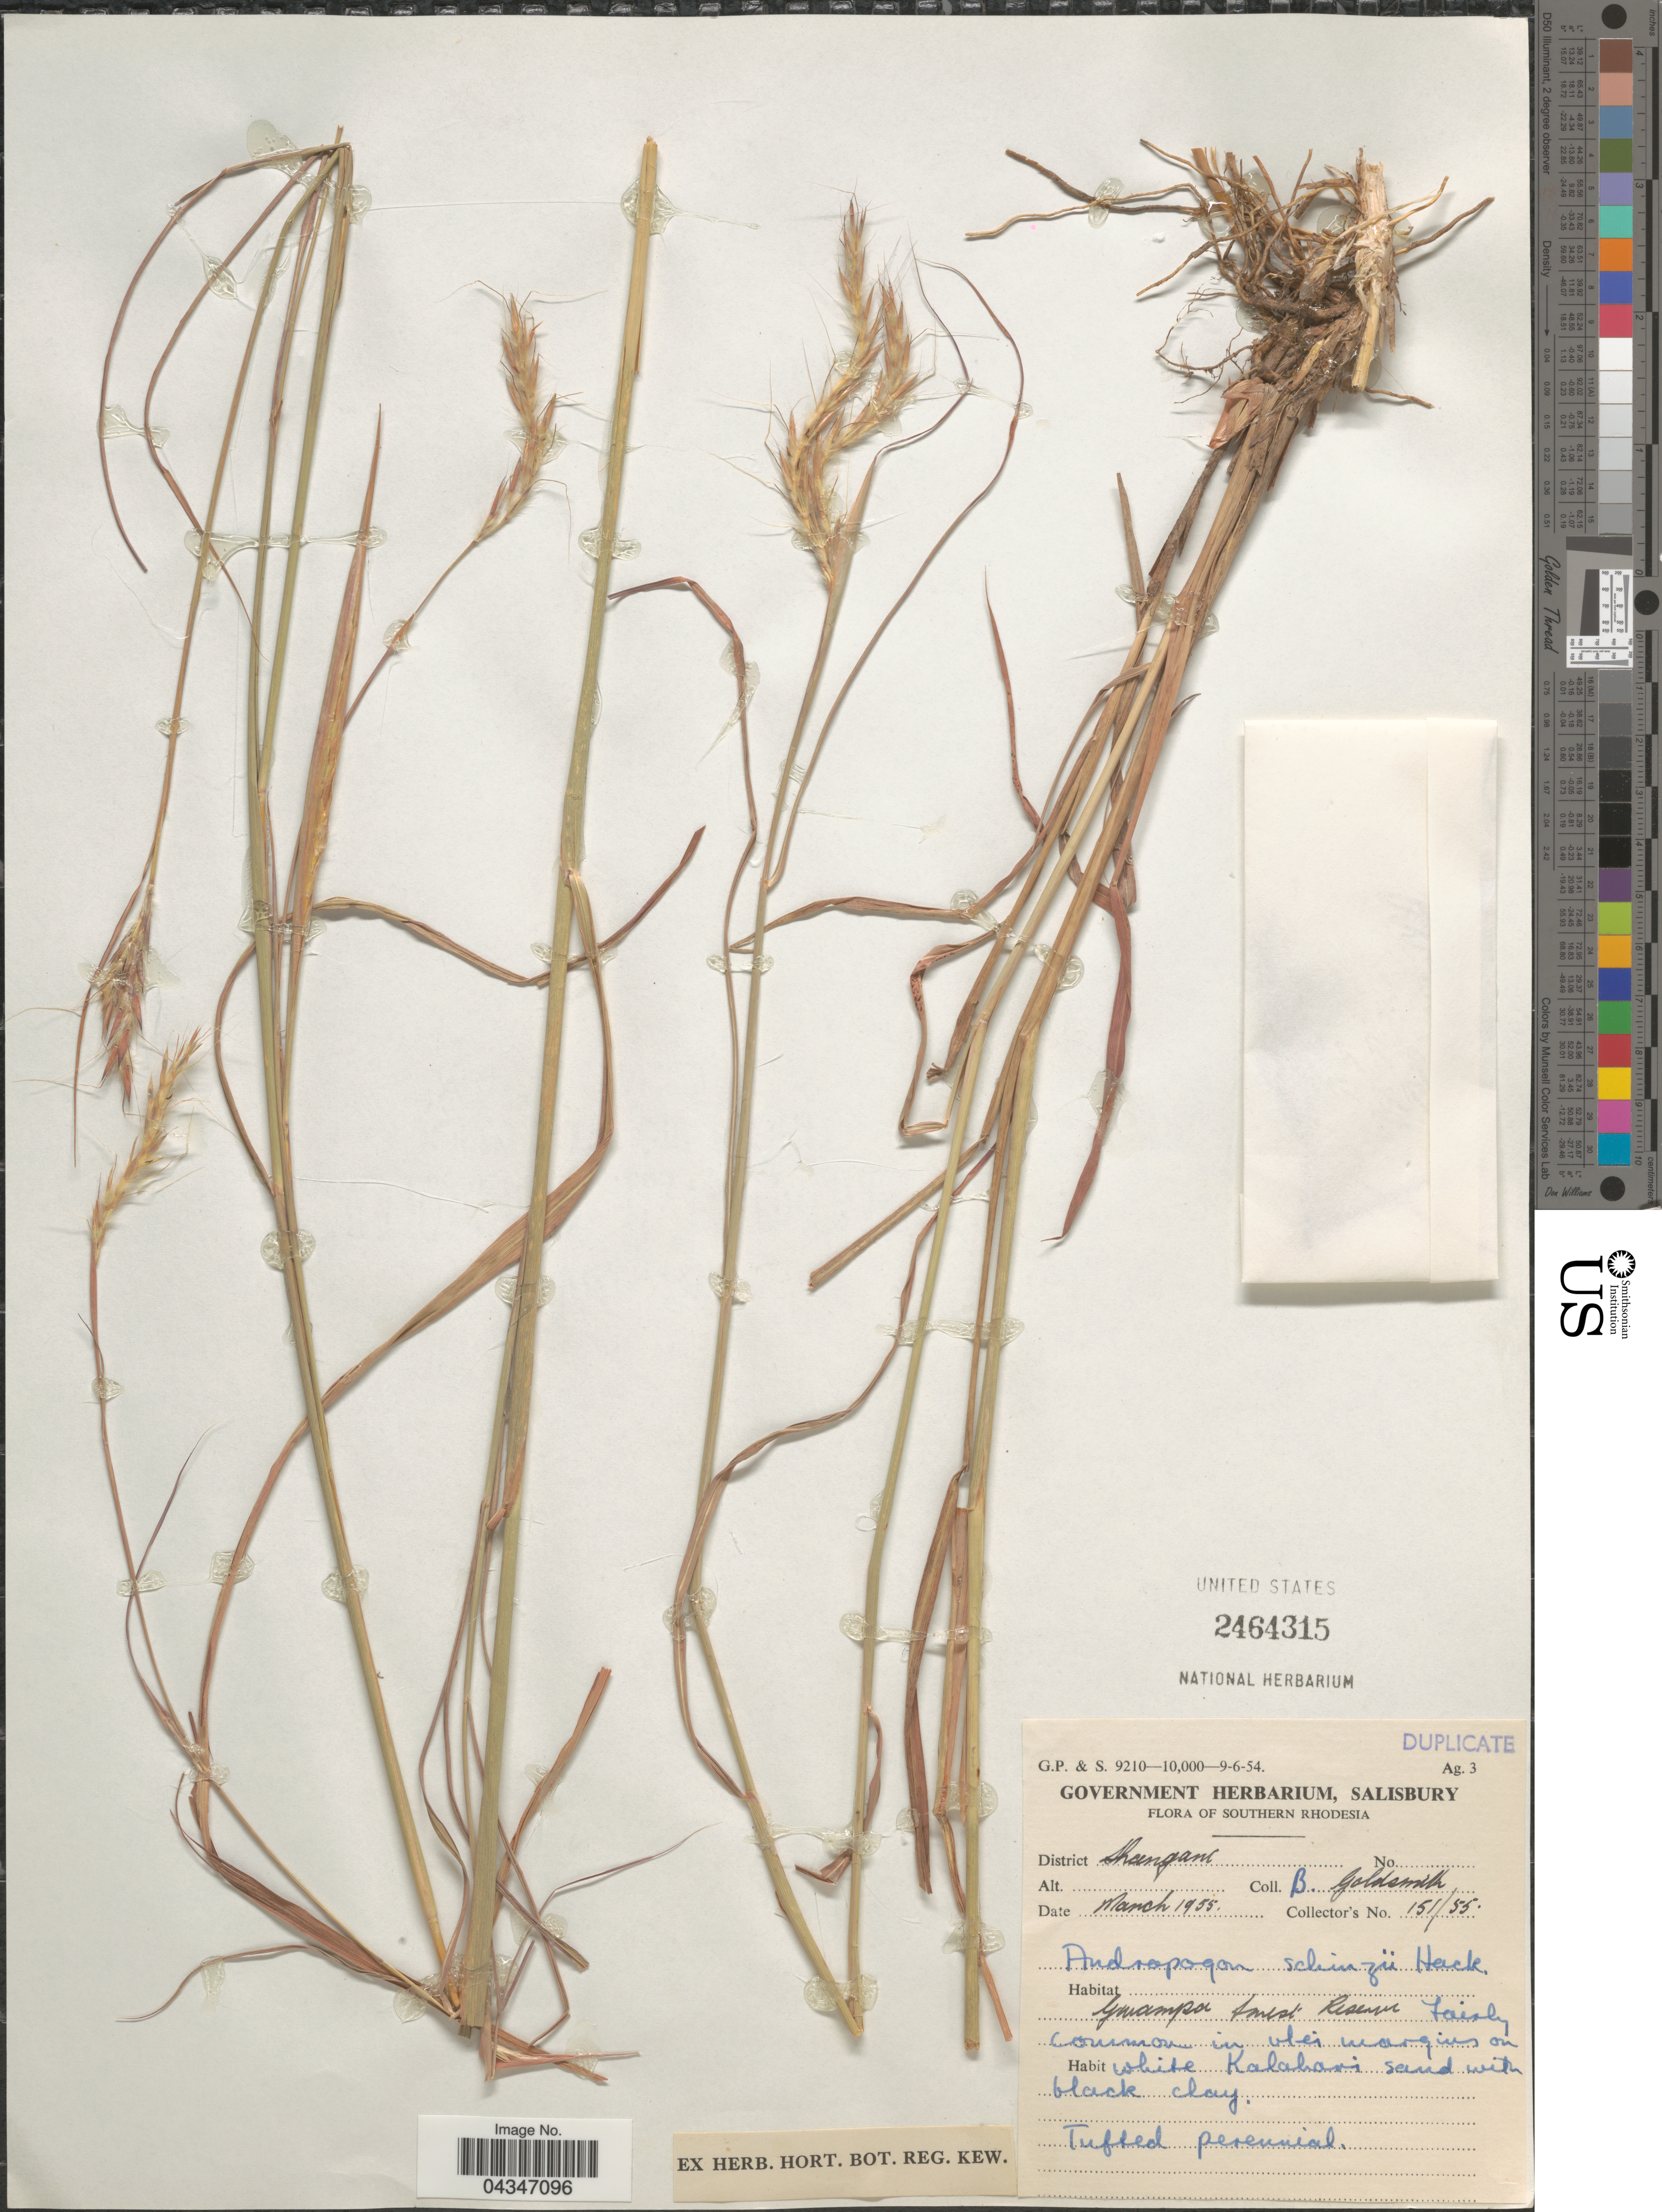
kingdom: Plantae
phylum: Tracheophyta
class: Liliopsida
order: Poales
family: Poaceae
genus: Andropogon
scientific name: Andropogon chinensis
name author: (Nees) Merr.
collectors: B. Goldsmith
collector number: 151/55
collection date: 1955-03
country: Zimbabwe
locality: Southern Rhodesia. District Shangani. Gwampa Forest Reserve.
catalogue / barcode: US 2464315